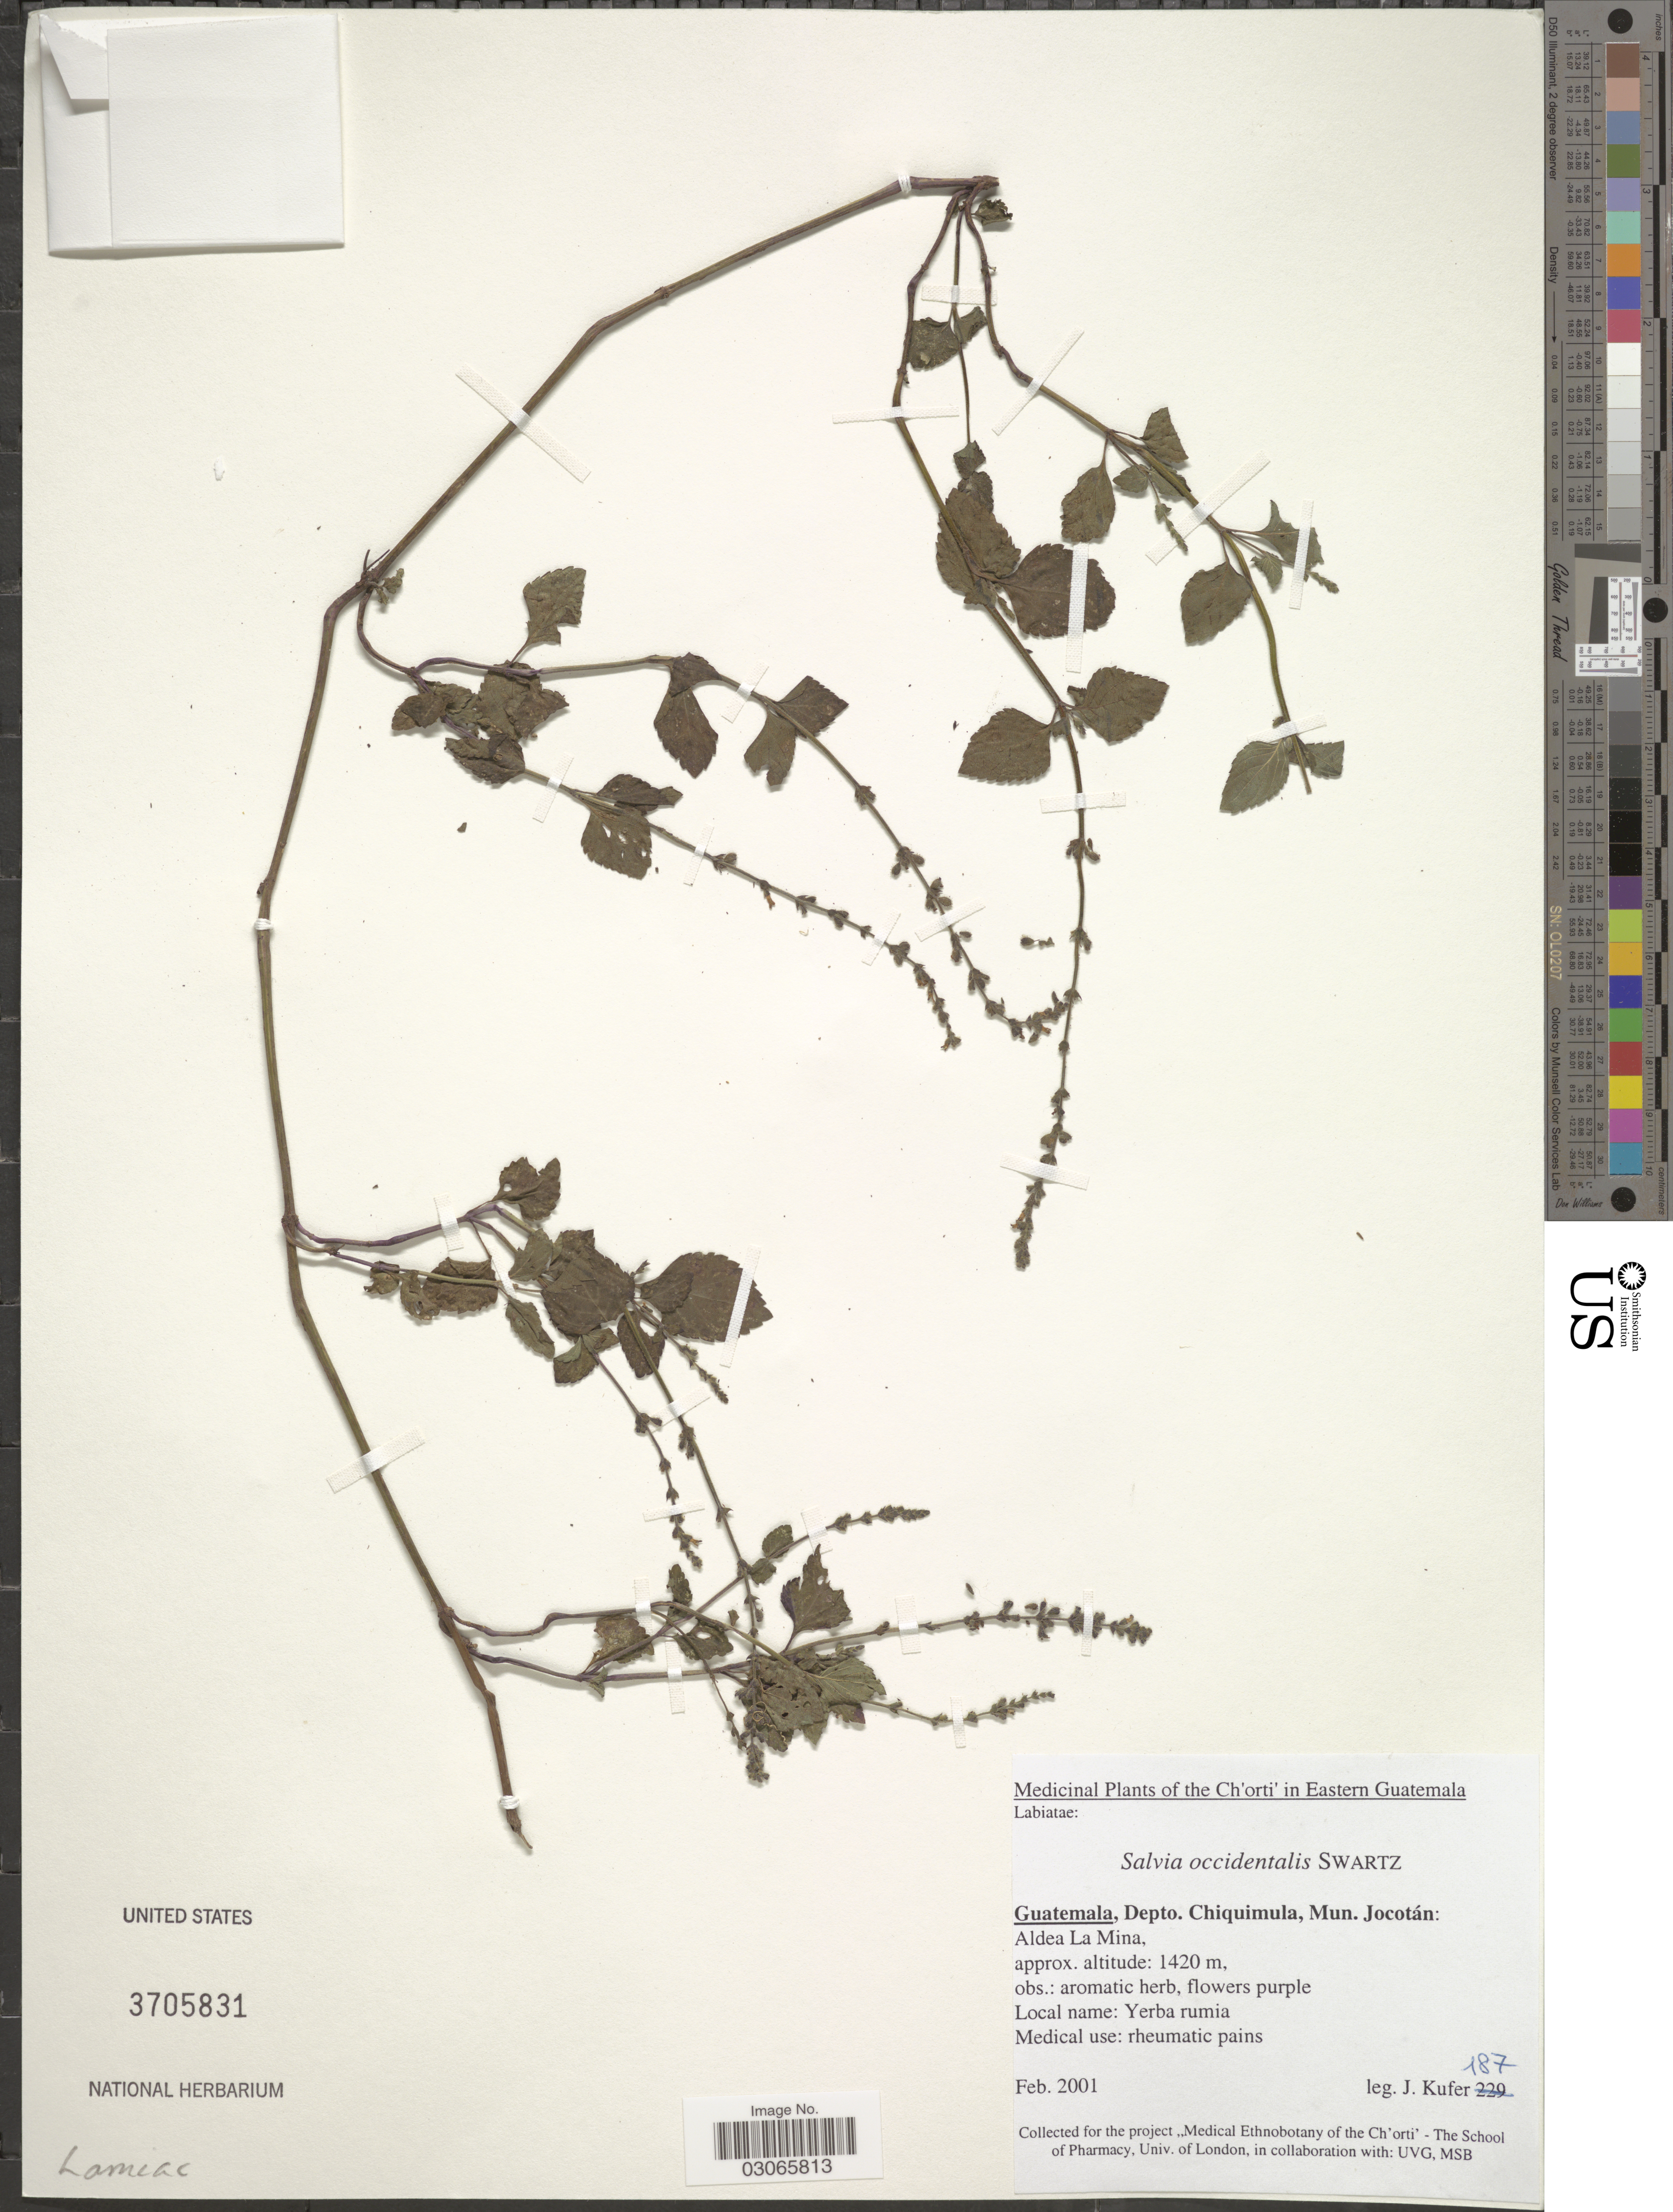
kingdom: Plantae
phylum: Tracheophyta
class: Magnoliopsida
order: Lamiales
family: Lamiaceae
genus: Salvia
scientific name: Salvia occidentalis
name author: Sw.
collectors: J. Kufer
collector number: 187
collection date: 2001-02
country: Guatemala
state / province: Chiquimula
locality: Ch'orti' in Eastern Guatemala. Depto. Chiquimala, Mun. Jocotán: Aldea La Mina.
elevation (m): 1420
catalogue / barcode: US 3705831